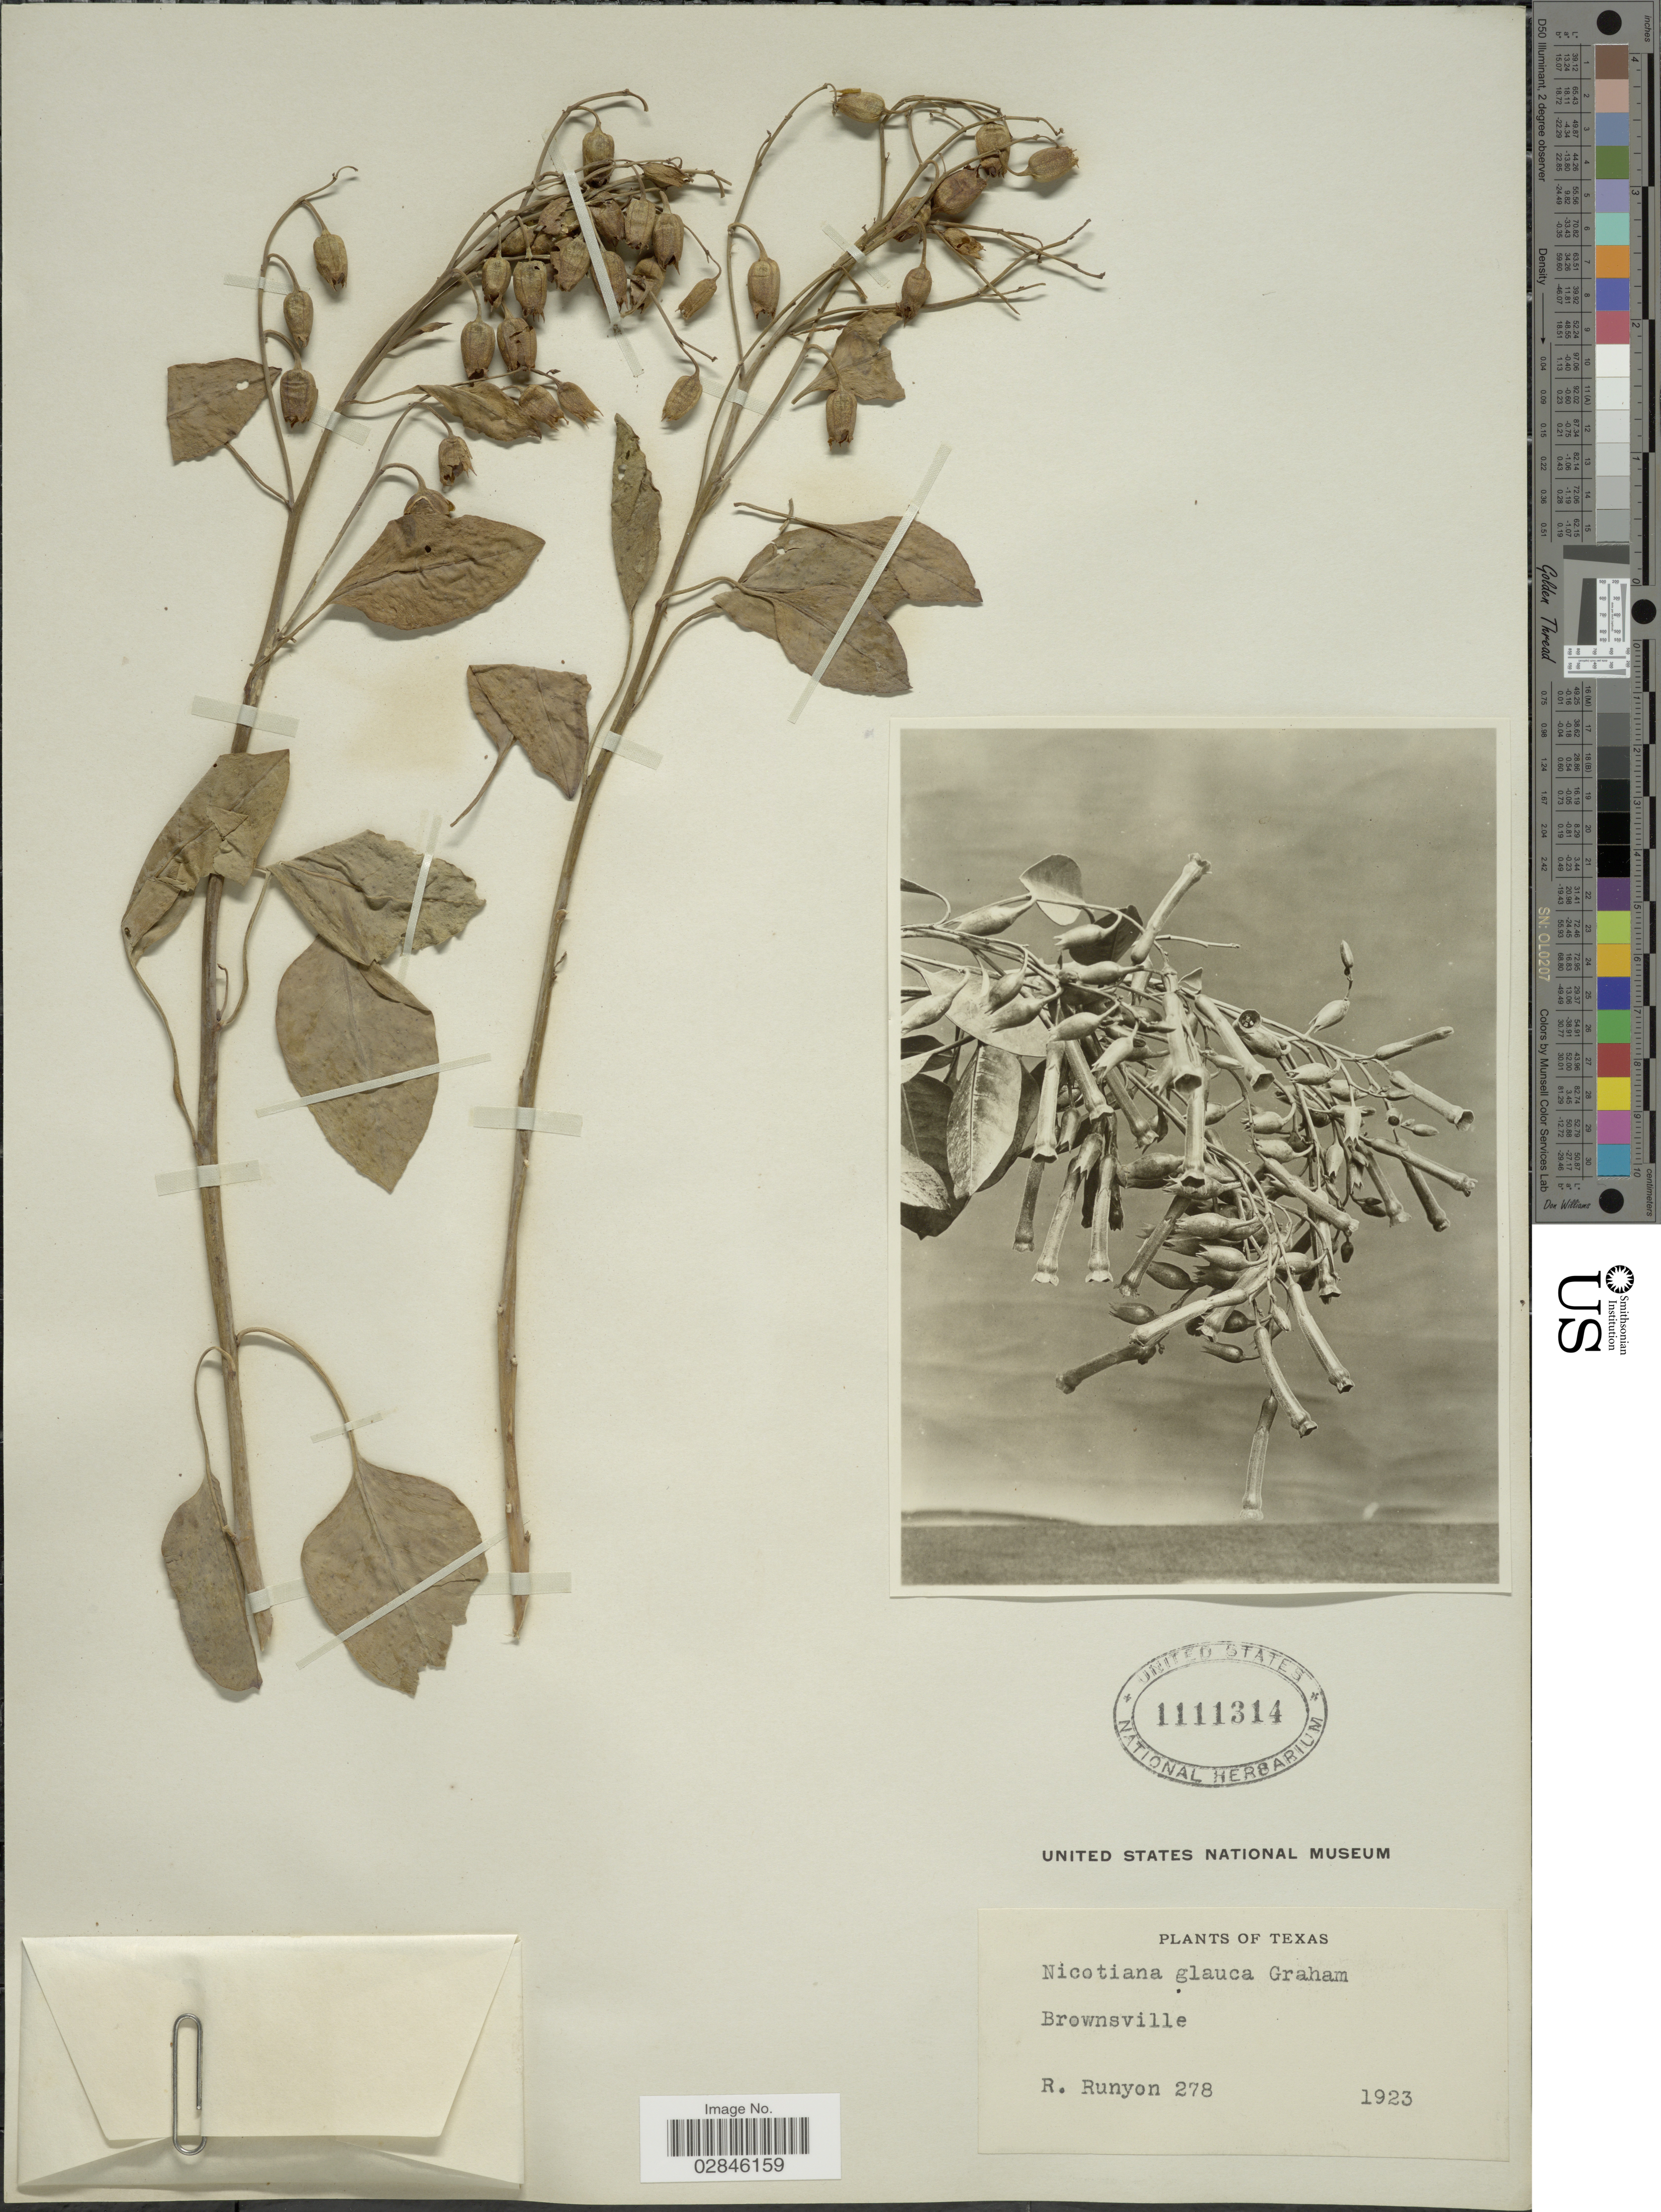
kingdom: Plantae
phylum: Tracheophyta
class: Magnoliopsida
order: Solanales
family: Solanaceae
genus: Nicotiana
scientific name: Nicotiana glauca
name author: Graham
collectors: R. Runyon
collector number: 278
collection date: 1923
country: United States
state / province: Texas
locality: Brownsville.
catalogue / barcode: US 1111314